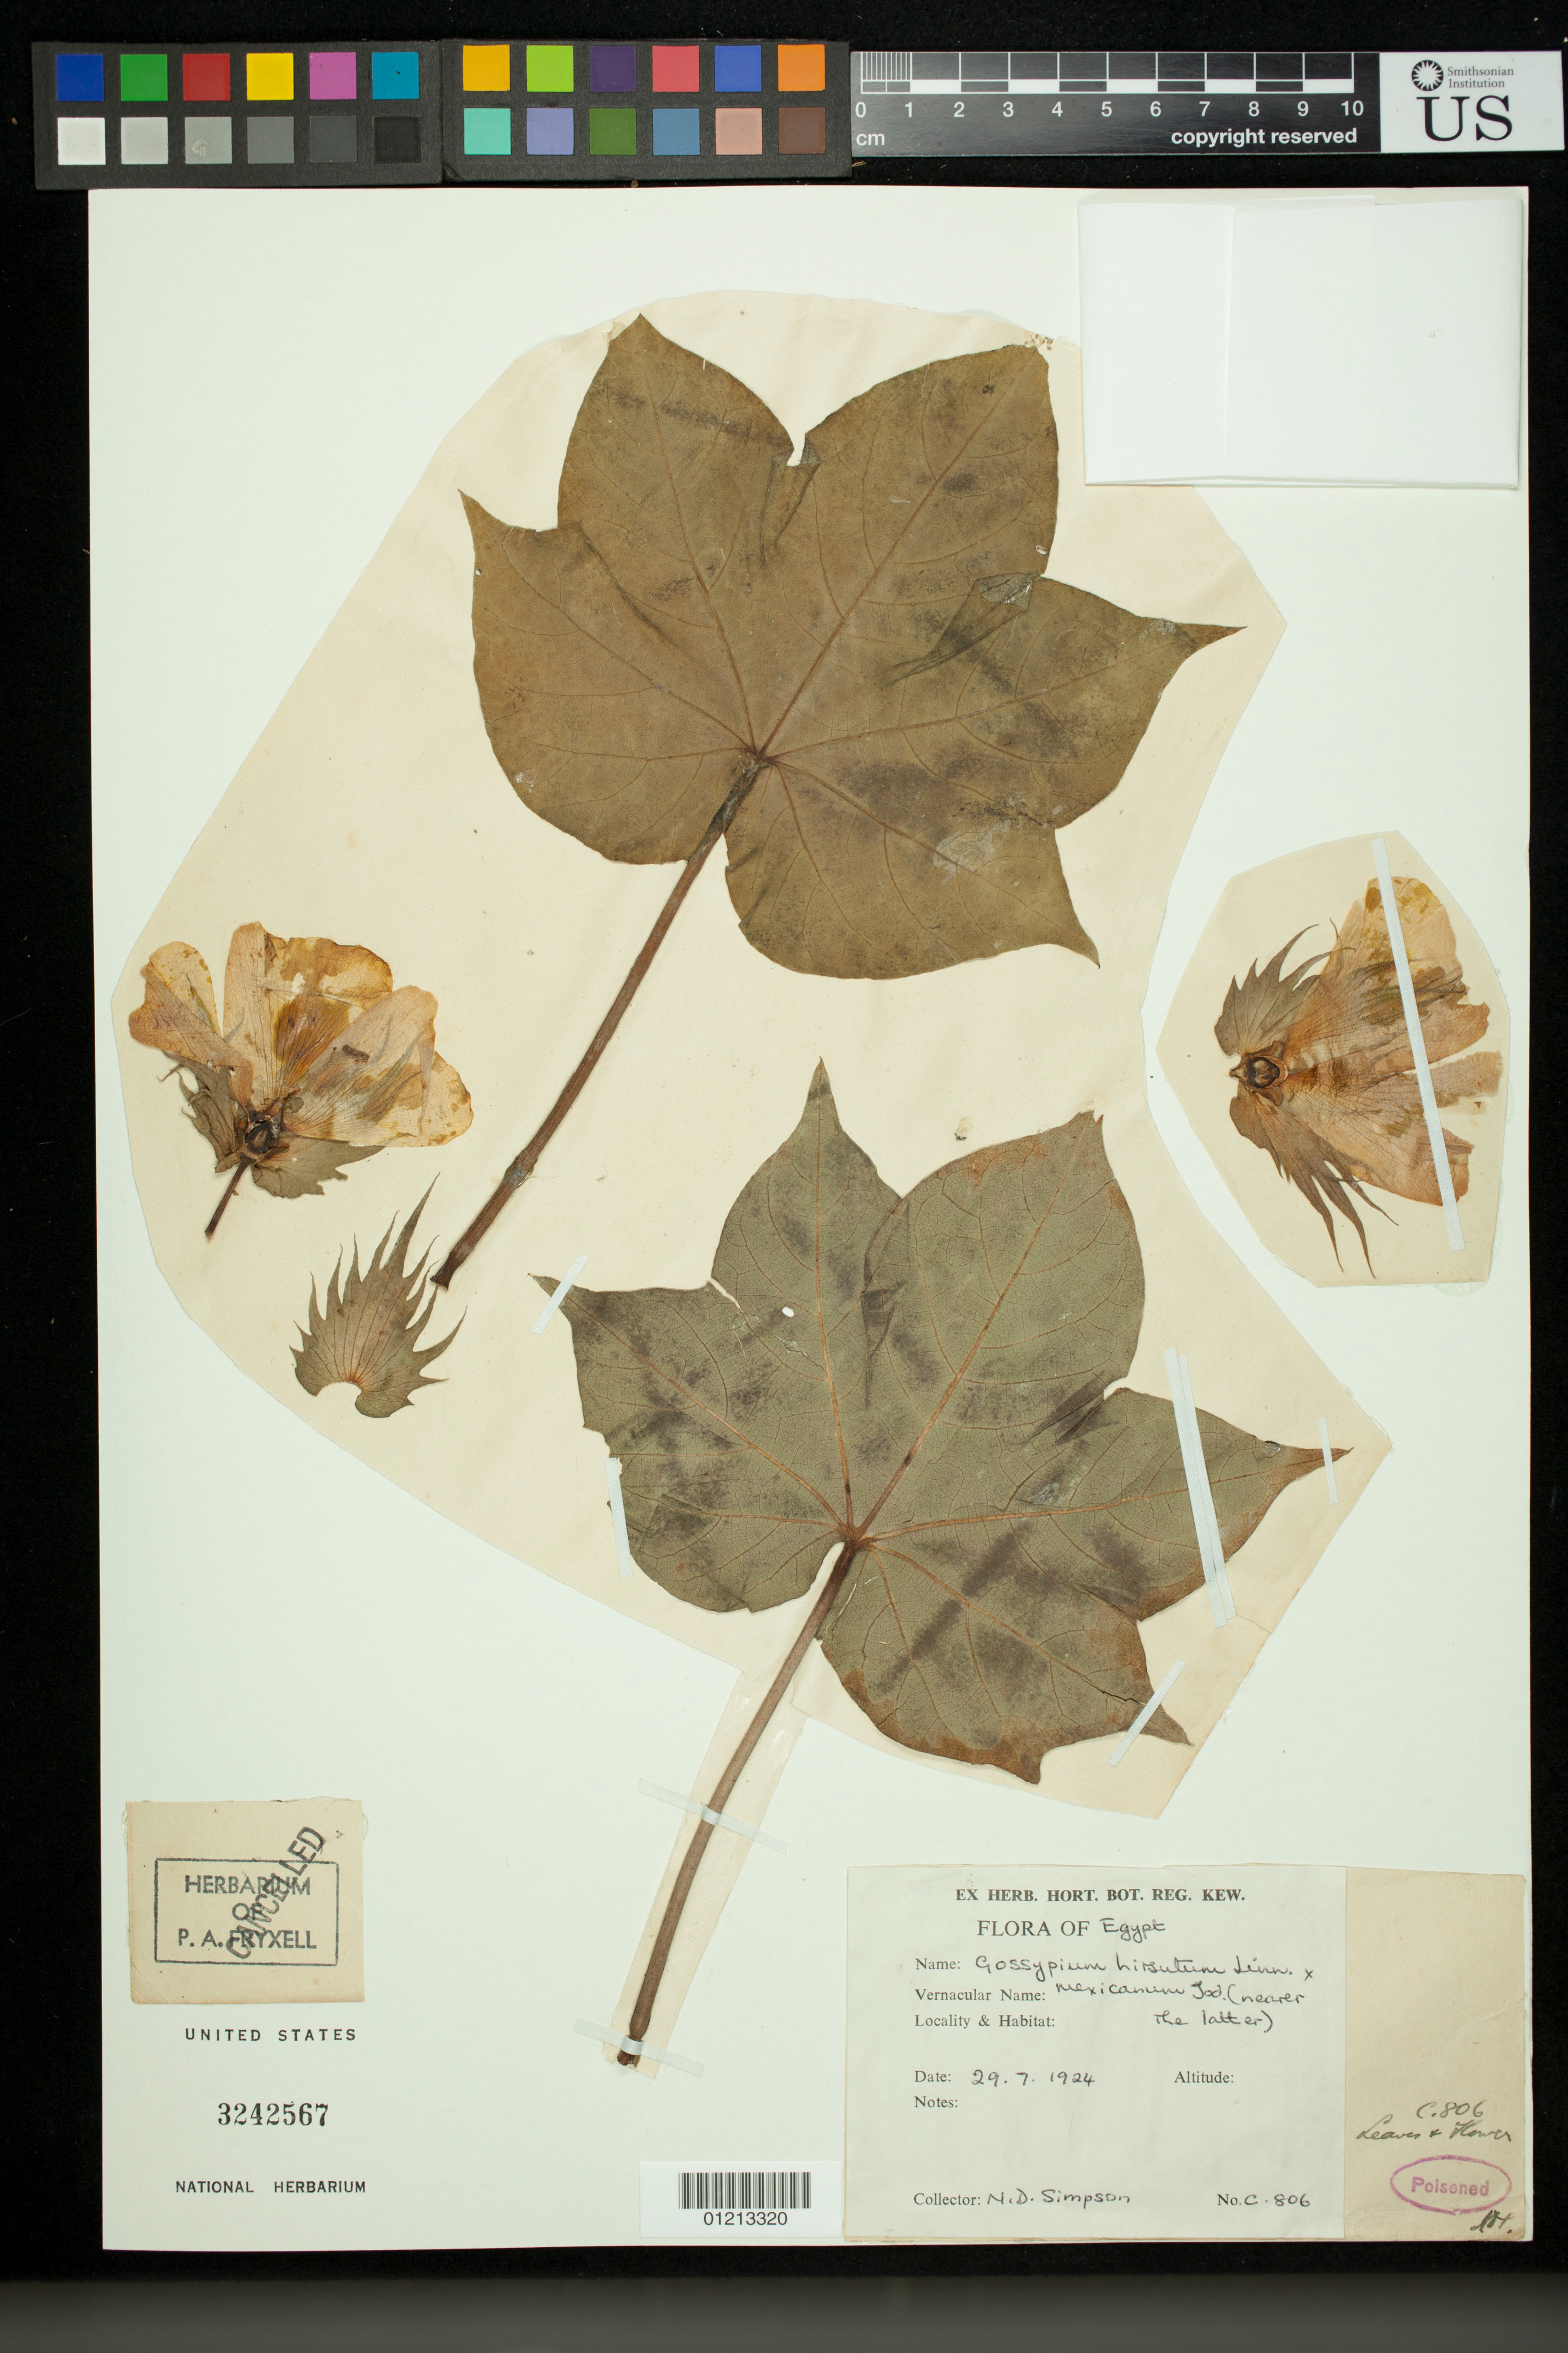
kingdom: Plantae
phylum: Tracheophyta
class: Magnoliopsida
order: Malvales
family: Malvaceae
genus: Gossypium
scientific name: Gossypium hirsutum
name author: L.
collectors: N. D. Simpson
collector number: C806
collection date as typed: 29 Jul 1924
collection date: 1924-07-29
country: Egypt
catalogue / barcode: US 3242567